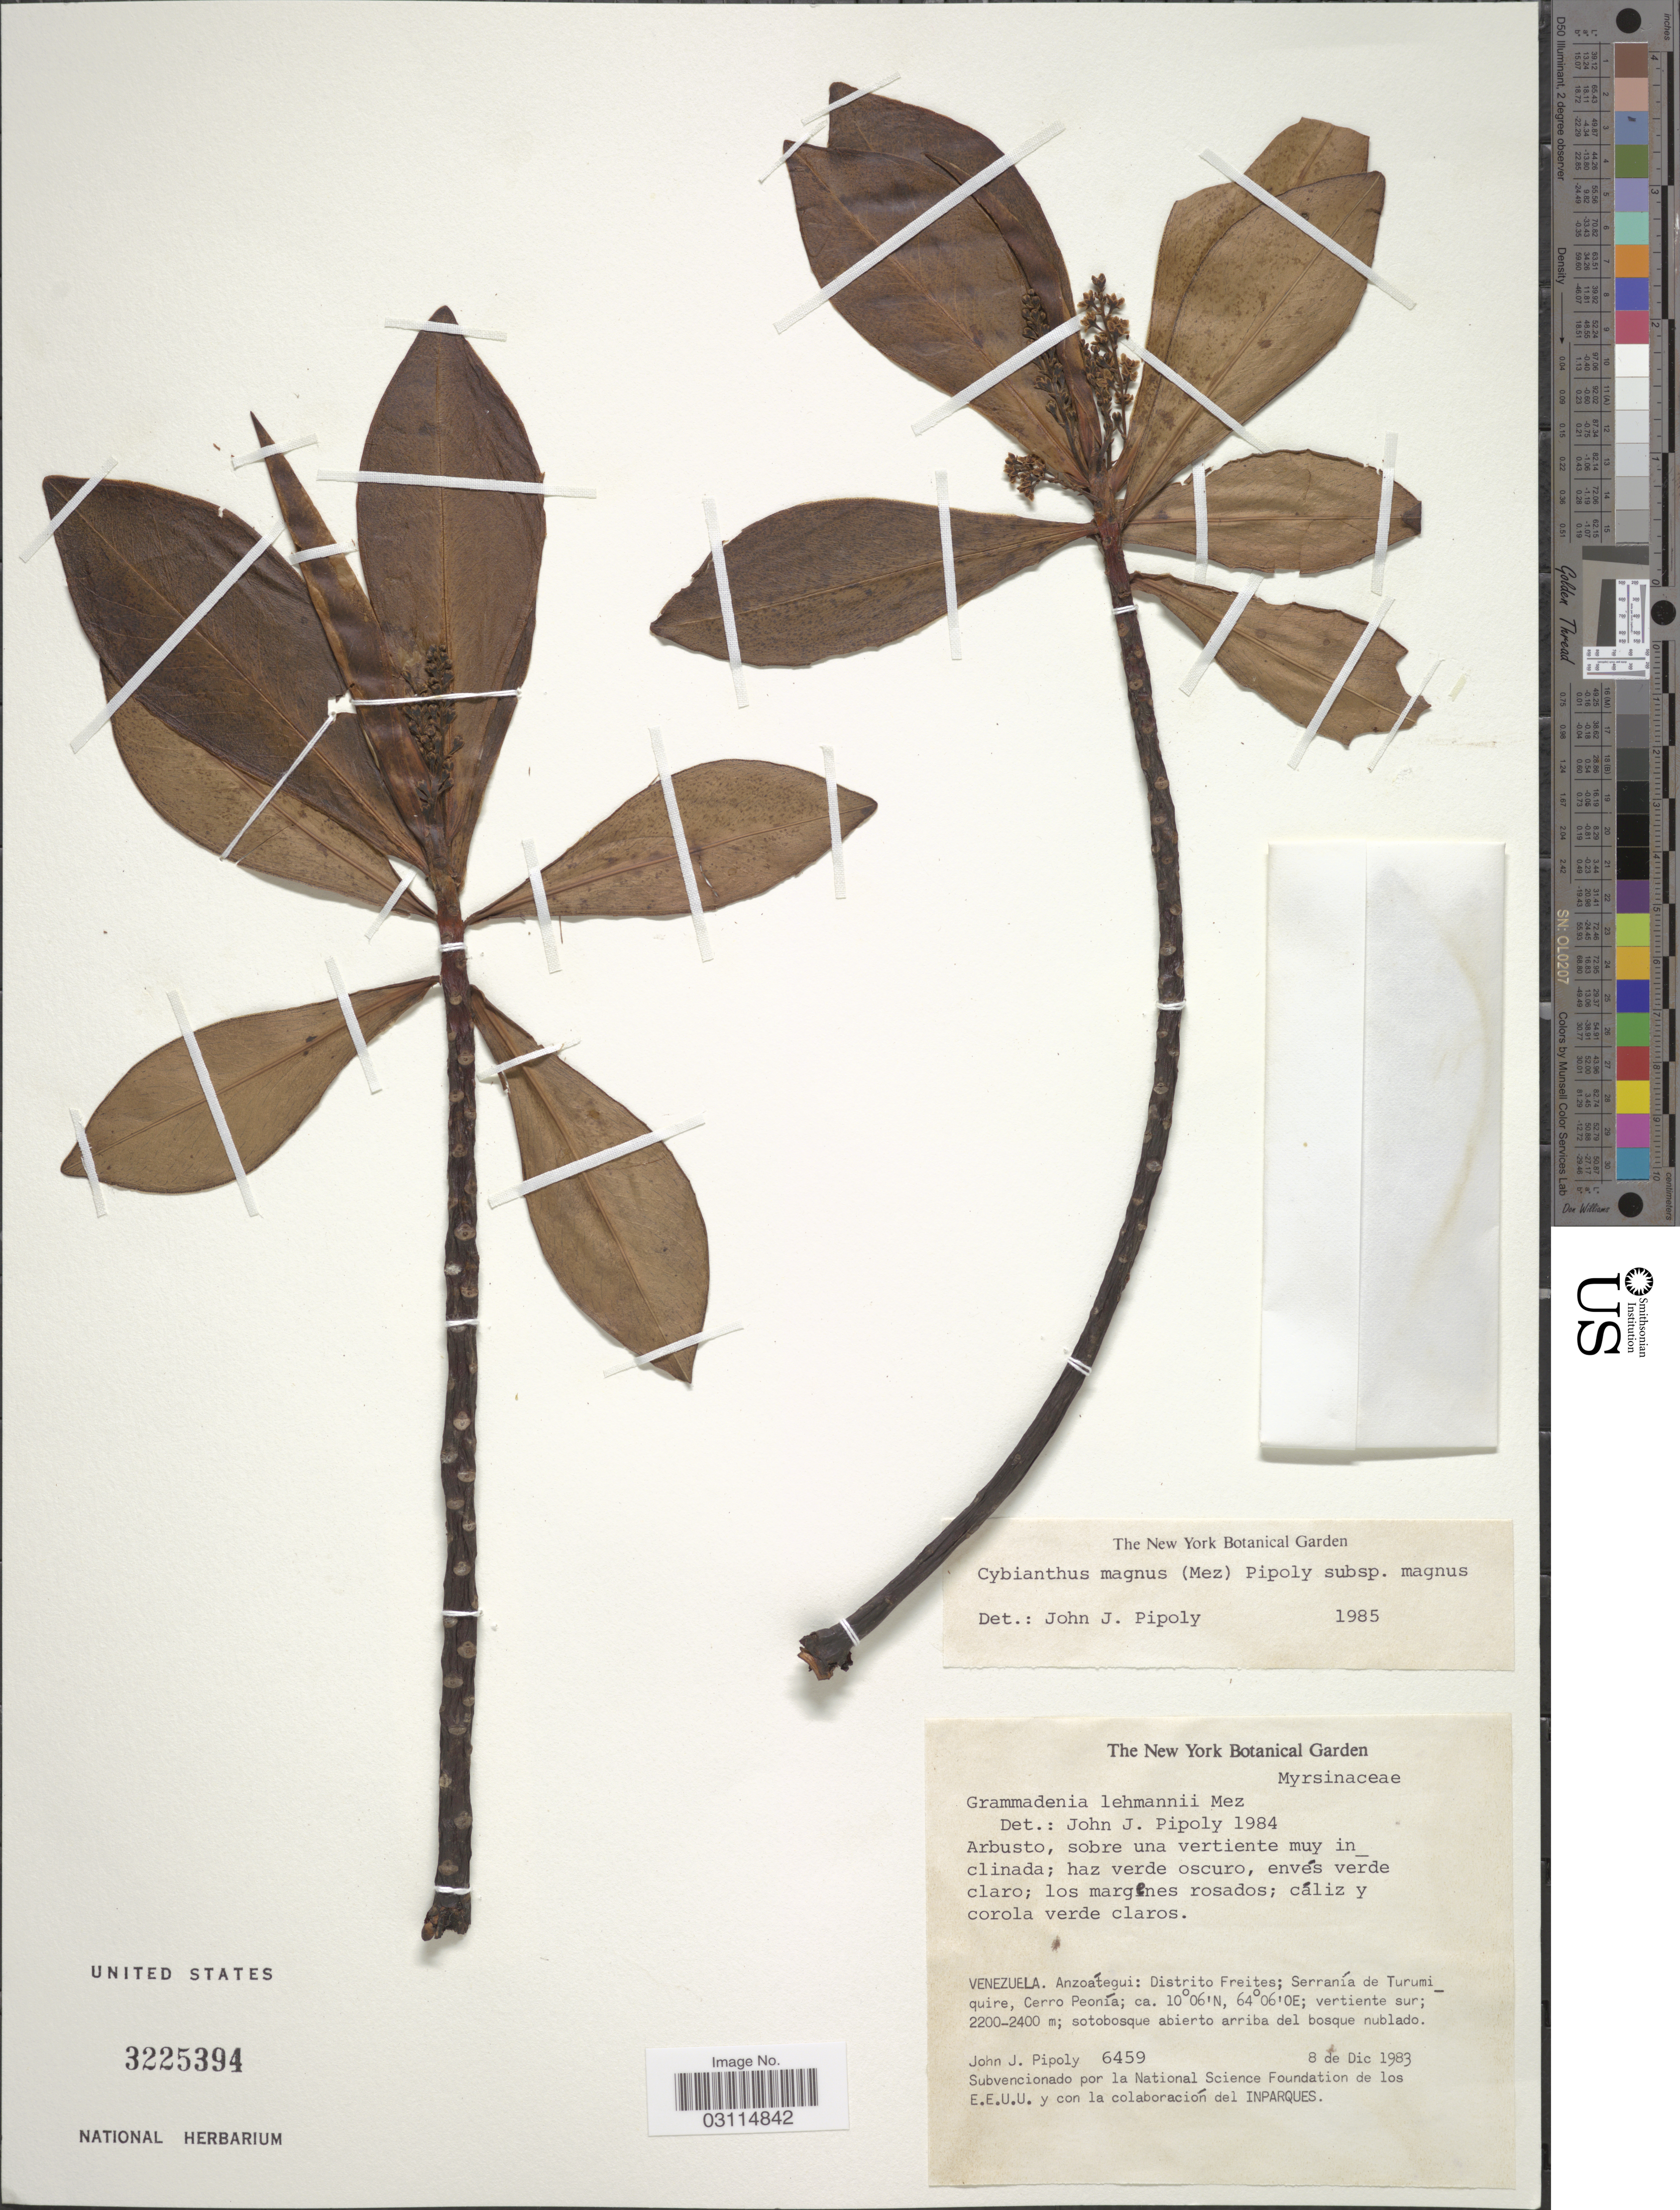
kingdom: Plantae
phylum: Tracheophyta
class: Magnoliopsida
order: Ericales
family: Primulaceae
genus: Cybianthus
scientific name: Cybianthus magnus subsp. magnus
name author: (Mez) Pipoly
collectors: J. J. Pipoly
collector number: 6459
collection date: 1983-12-08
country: Venezuela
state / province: Anzoategui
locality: Distrito Freites; Serranía de Turumiquire, Cerro Peonía.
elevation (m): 2200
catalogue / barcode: US 3225394